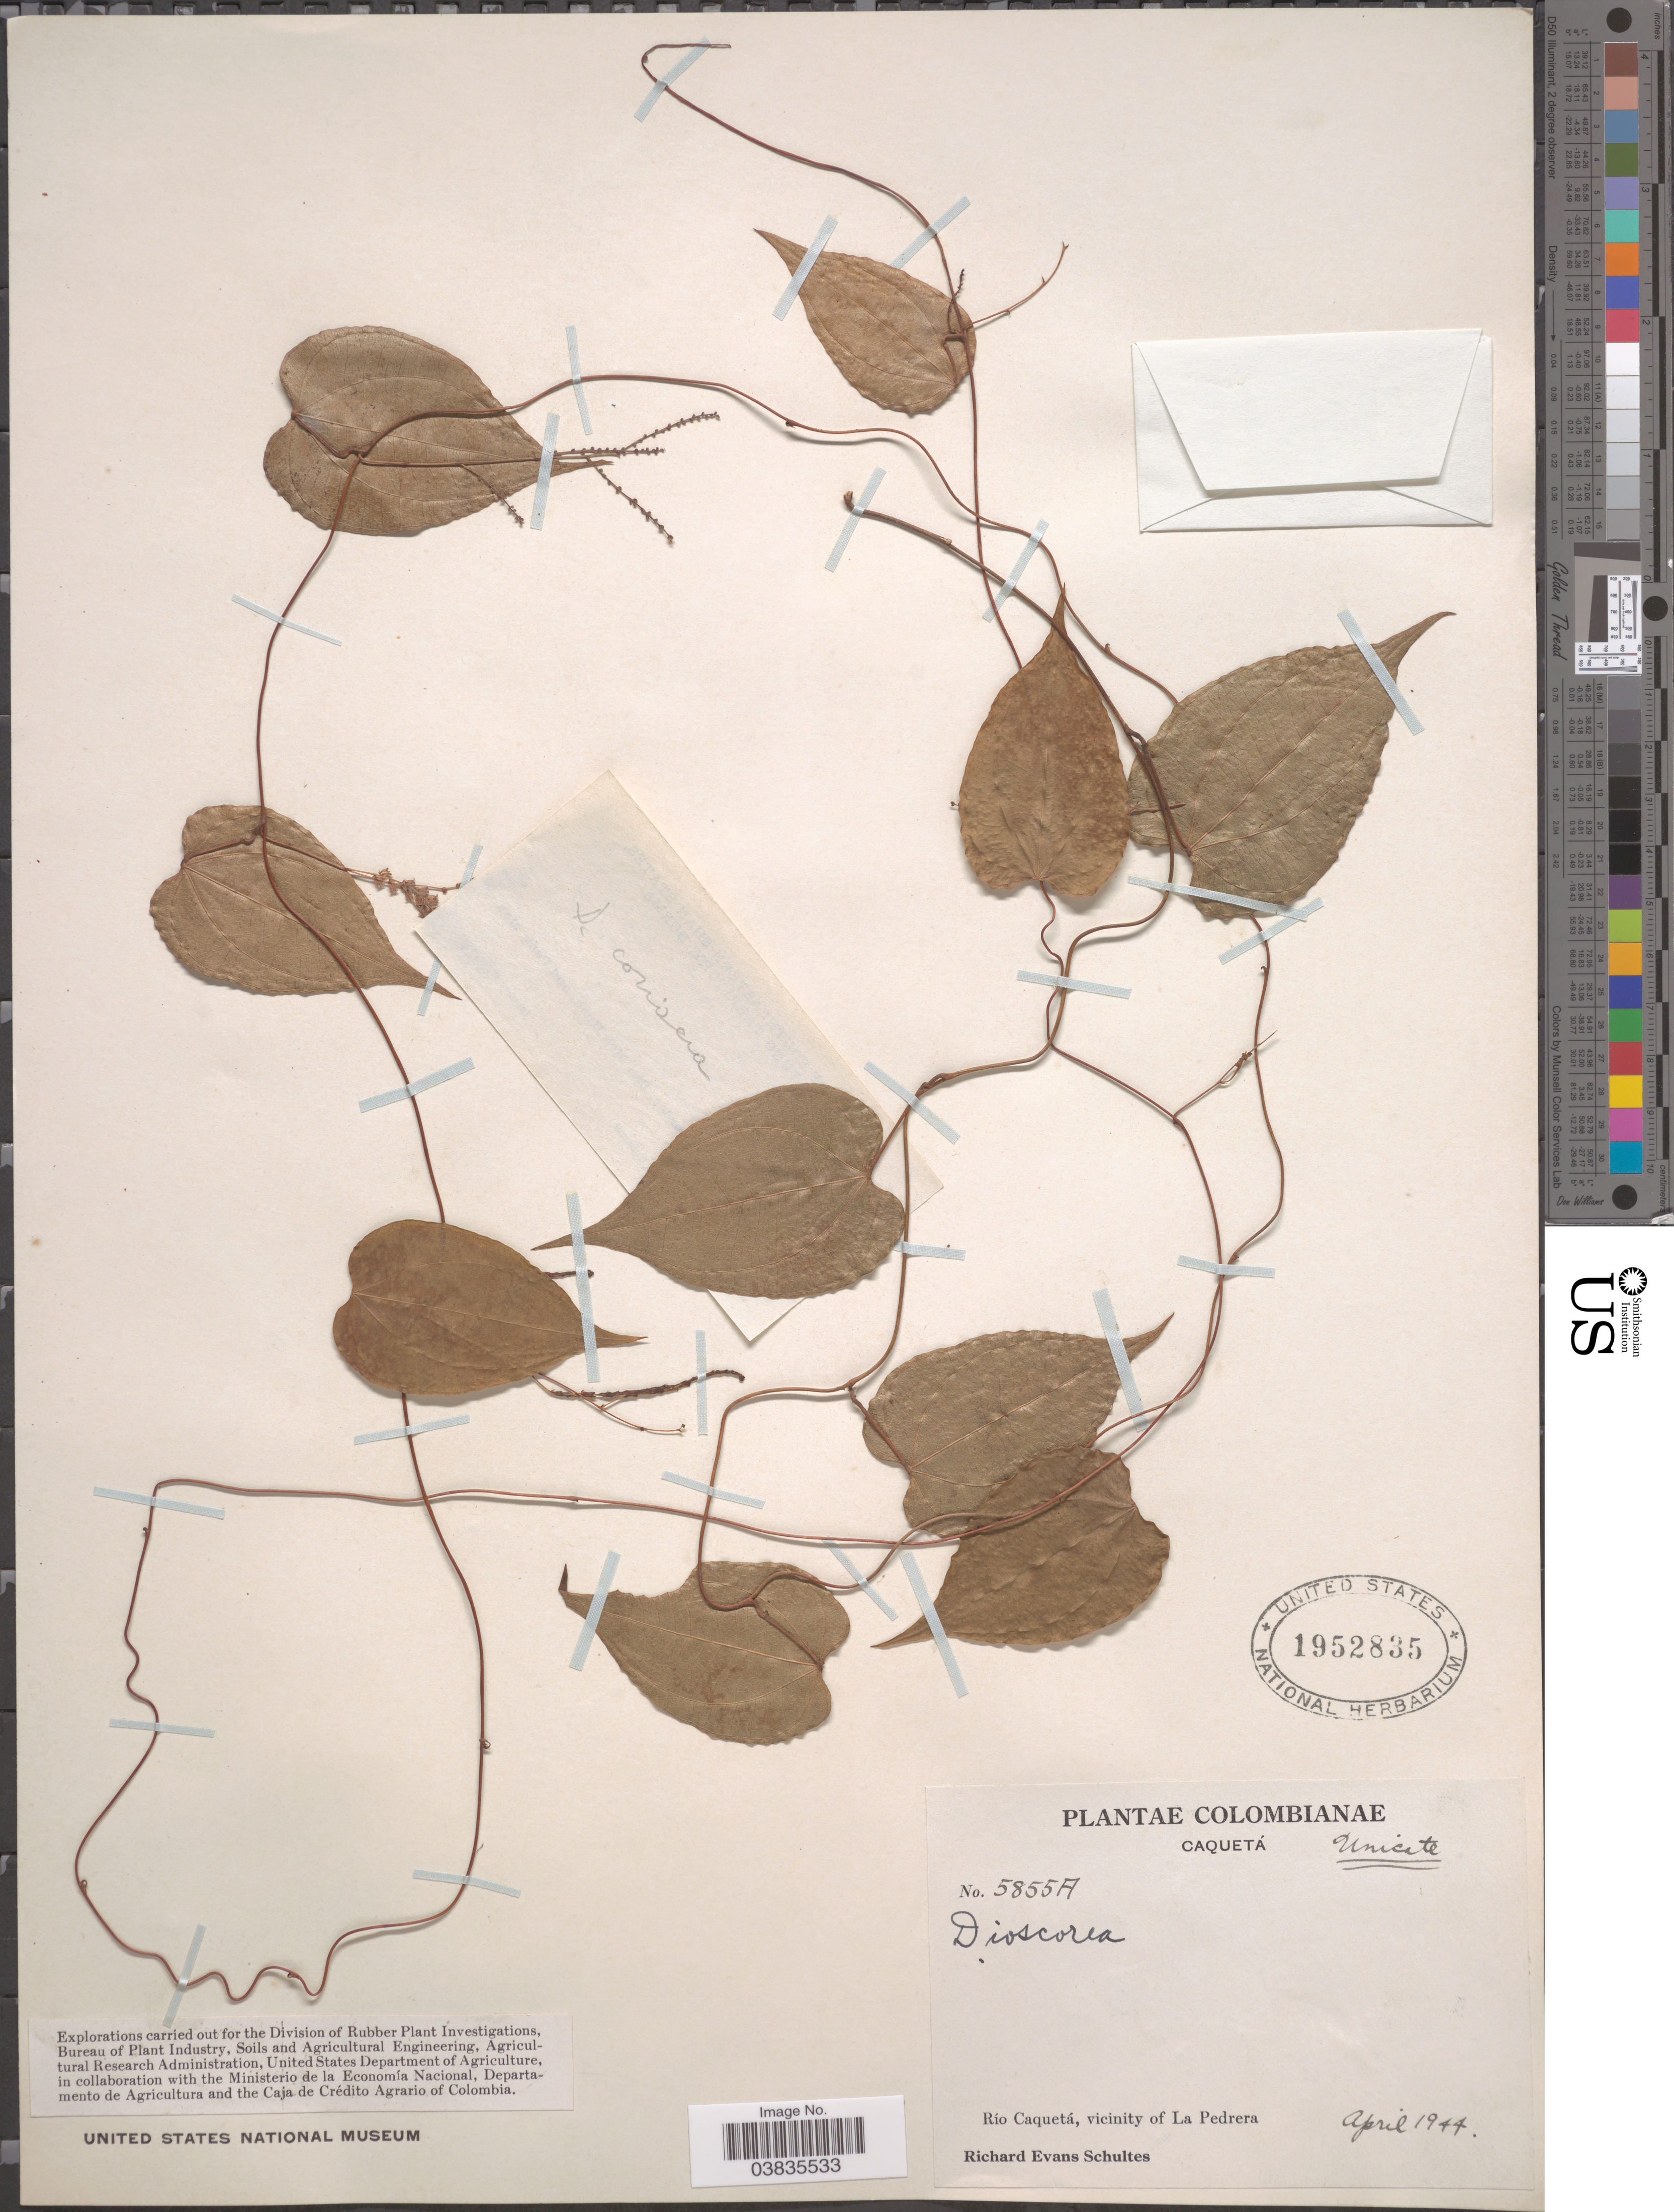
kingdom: Plantae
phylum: Tracheophyta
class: Liliopsida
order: Dioscoreales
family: Dioscoreaceae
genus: Dioscorea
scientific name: Dioscorea sp.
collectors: R. E. Schultes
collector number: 5855A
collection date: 1944-04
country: Colombia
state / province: Caquetá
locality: Río Caquetá, vicinity of La Pedrera.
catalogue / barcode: US 1952835